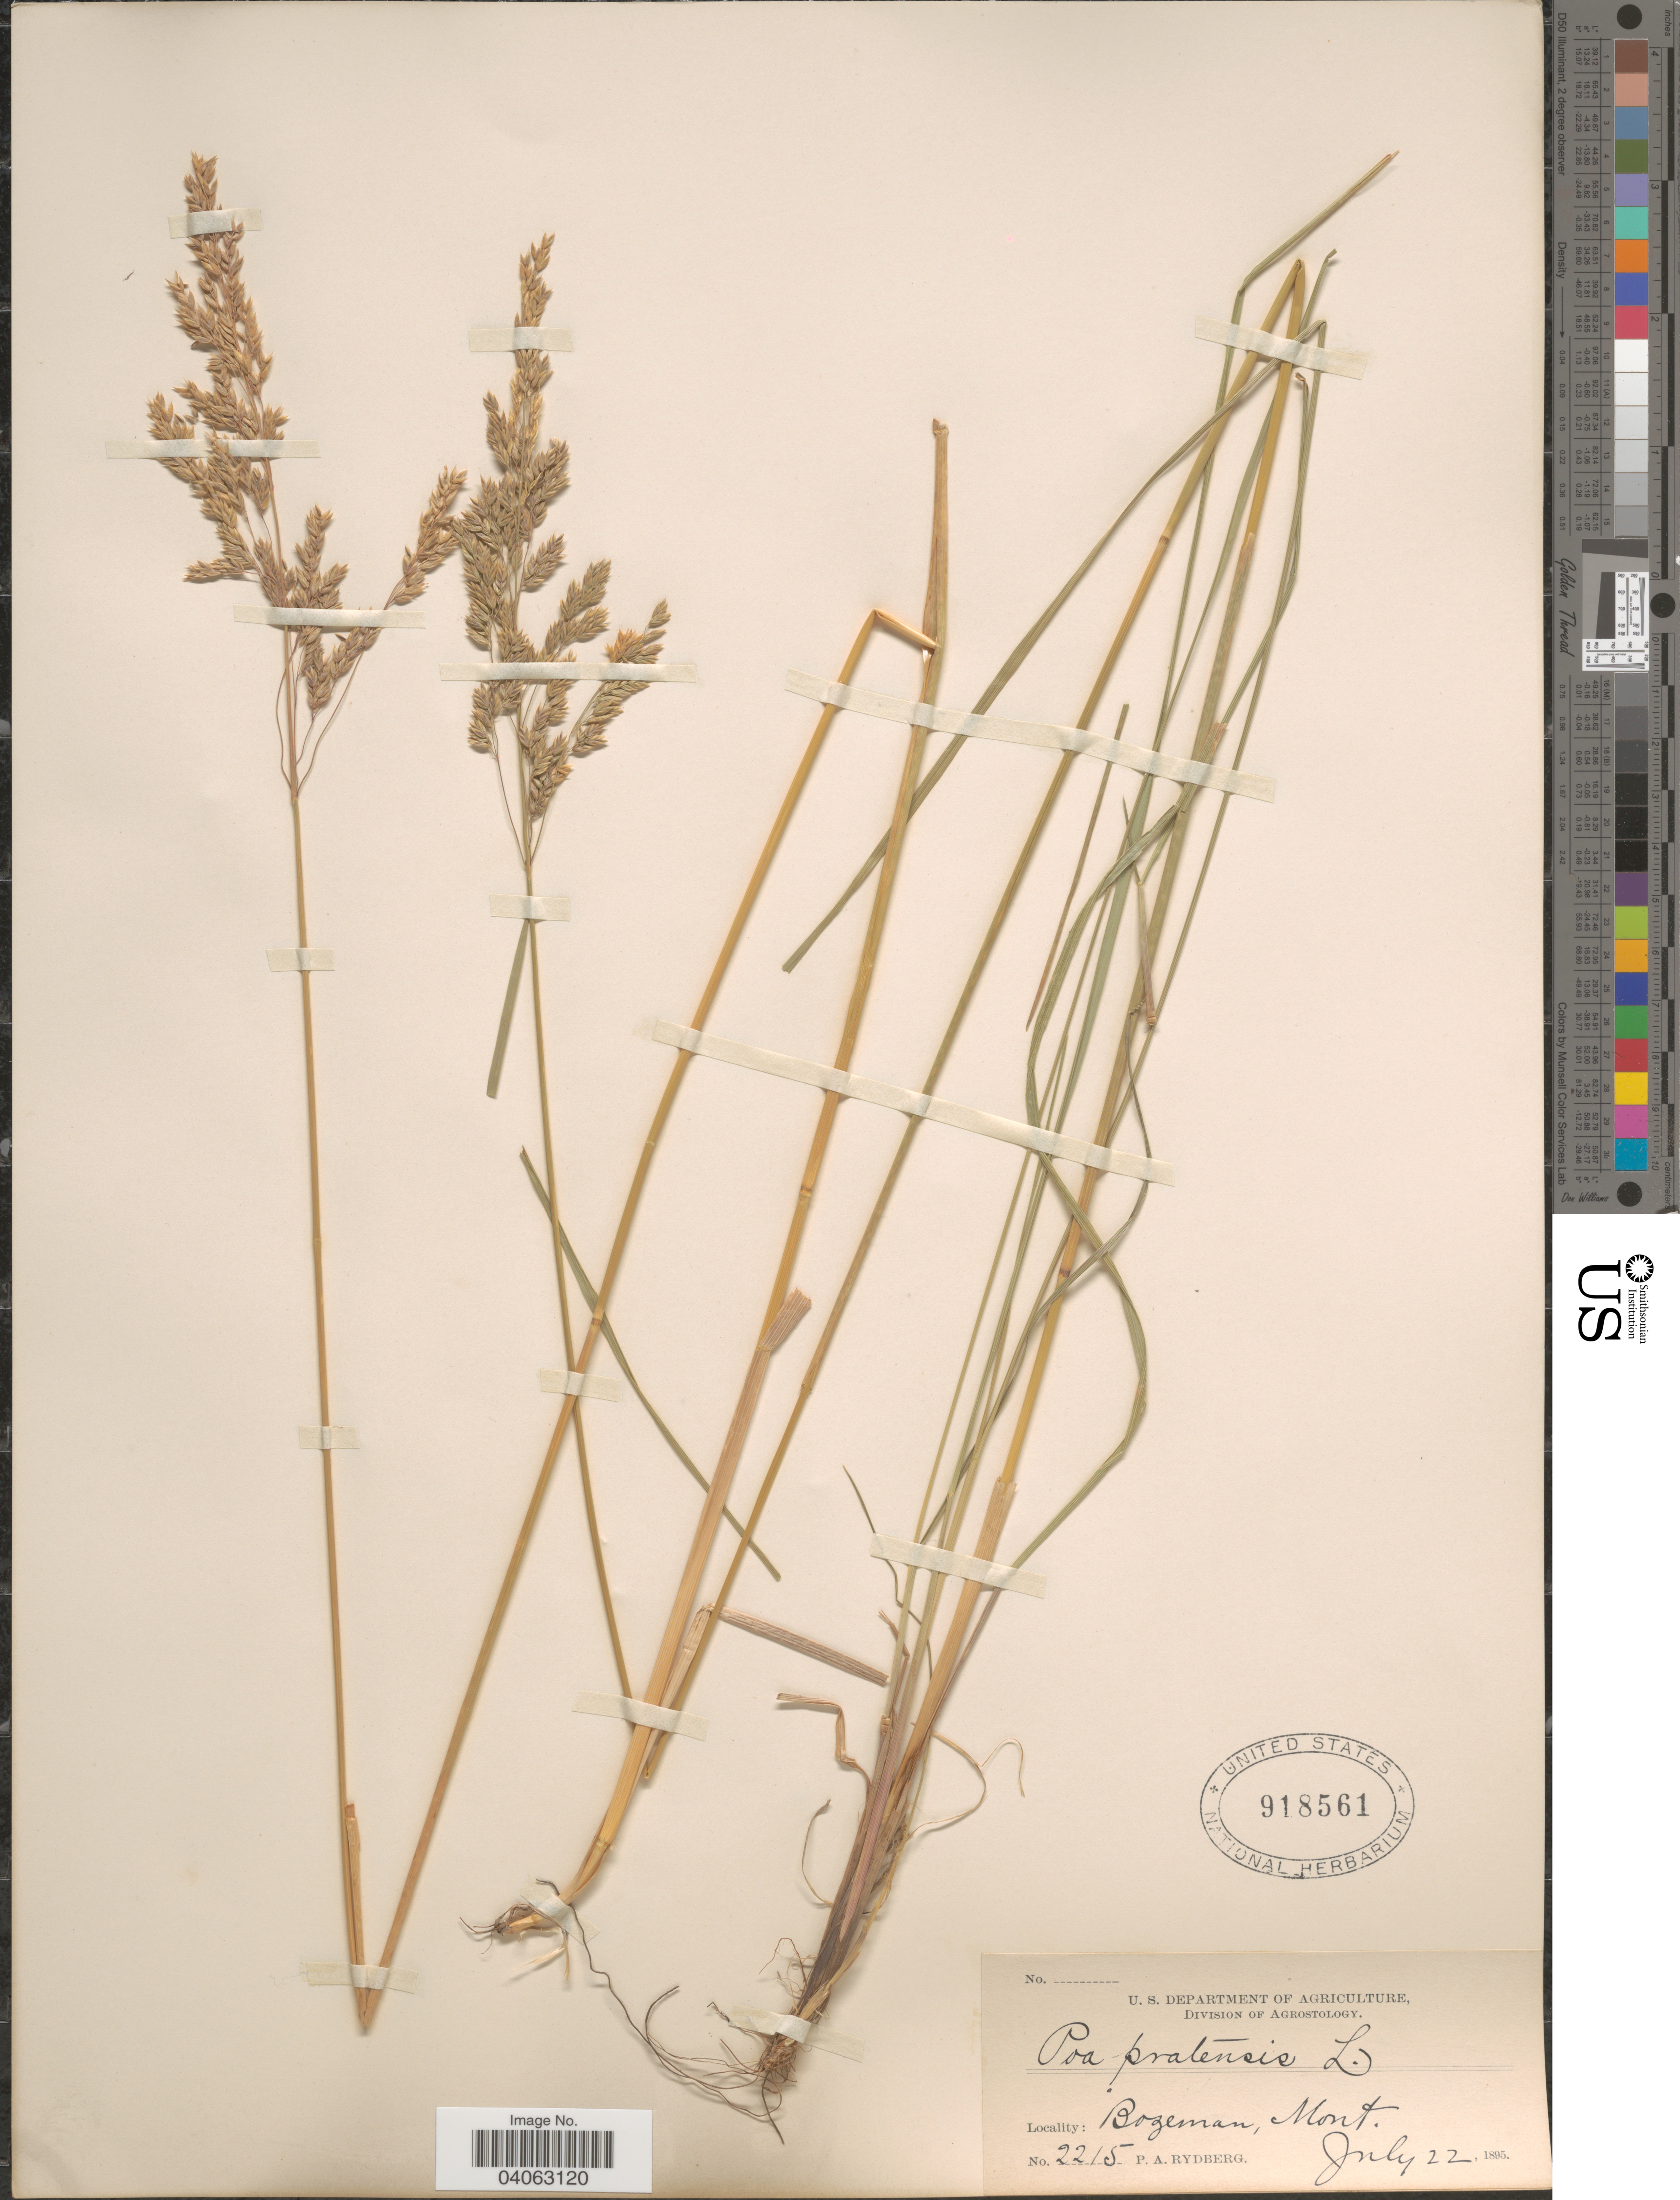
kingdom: Plantae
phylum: Tracheophyta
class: Liliopsida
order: Poales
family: Poaceae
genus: Poa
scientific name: Poa pratensis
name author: L.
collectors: P. A. Rydberg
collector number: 2215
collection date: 1895-07-22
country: United States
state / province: Montana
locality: Bozeman.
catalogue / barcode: US 918561